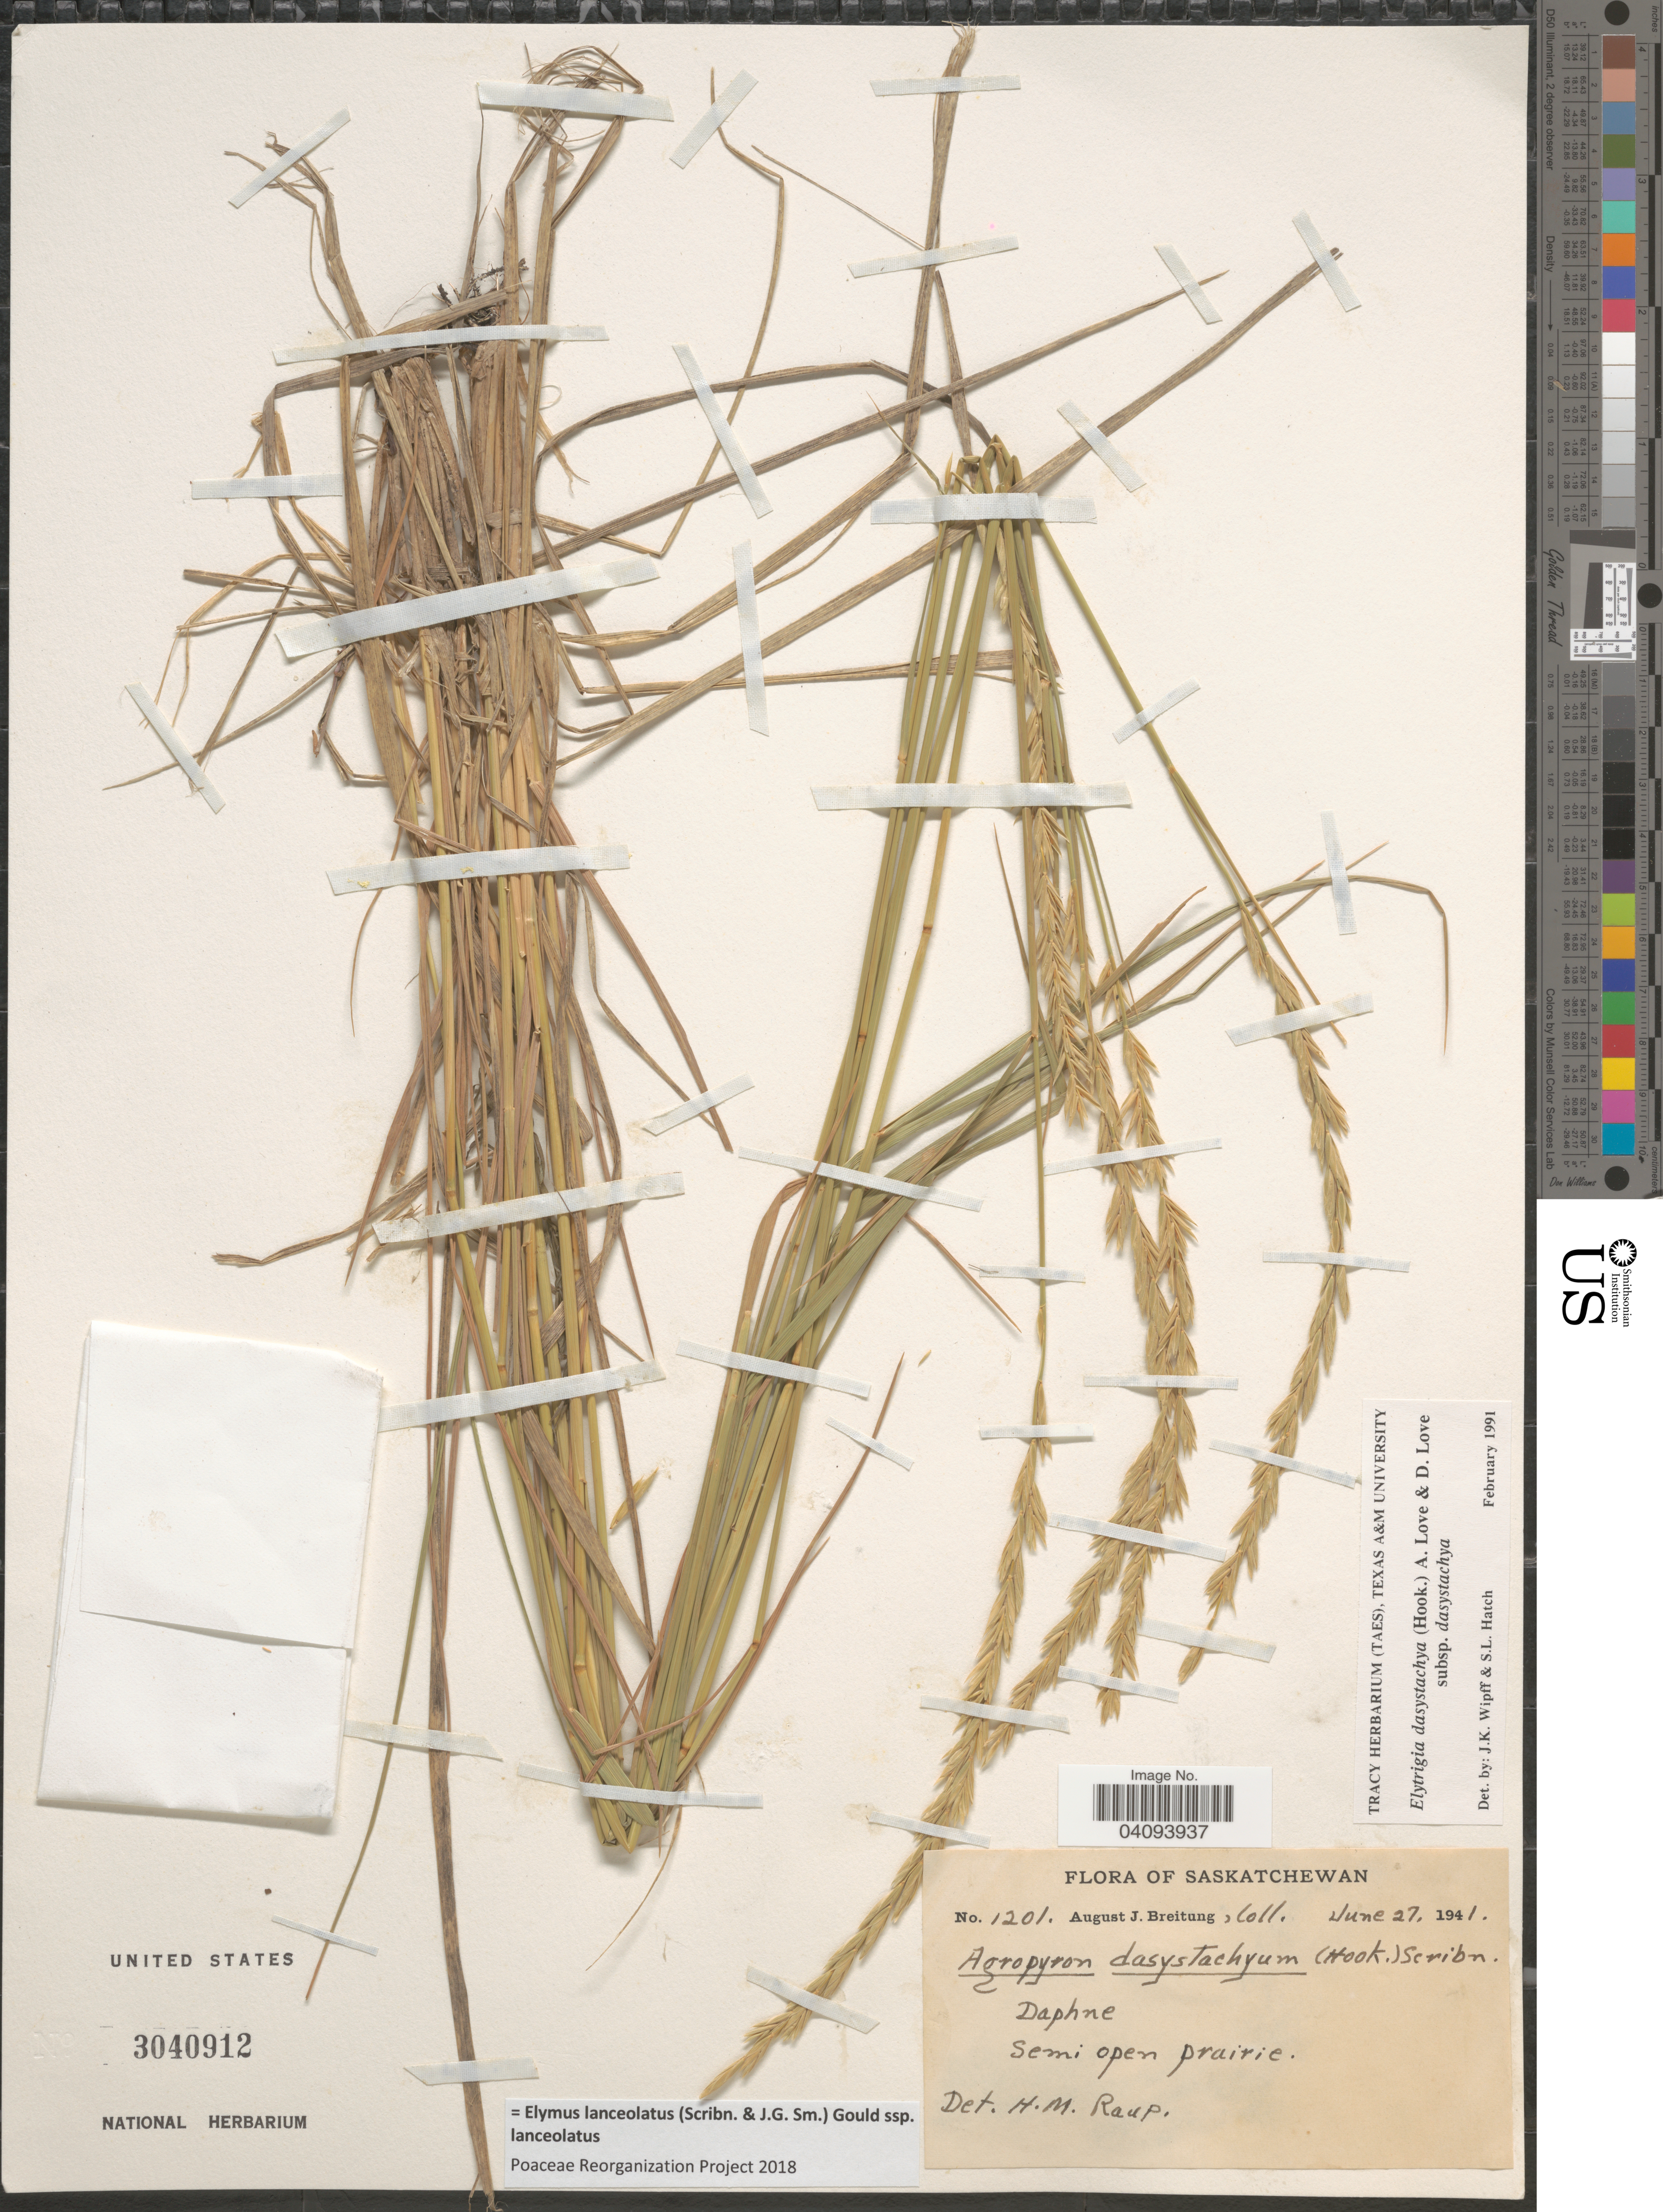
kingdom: Plantae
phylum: Tracheophyta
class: Liliopsida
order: Poales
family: Poaceae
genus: Elymus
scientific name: Elymus lanceolatus subsp. lanceolatus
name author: (Scribn. & J.G. Sm.) Gould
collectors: A. Breitung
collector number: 1201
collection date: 1941-06-27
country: Canada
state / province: Saskatchewan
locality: Daphne.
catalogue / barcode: US 3040912